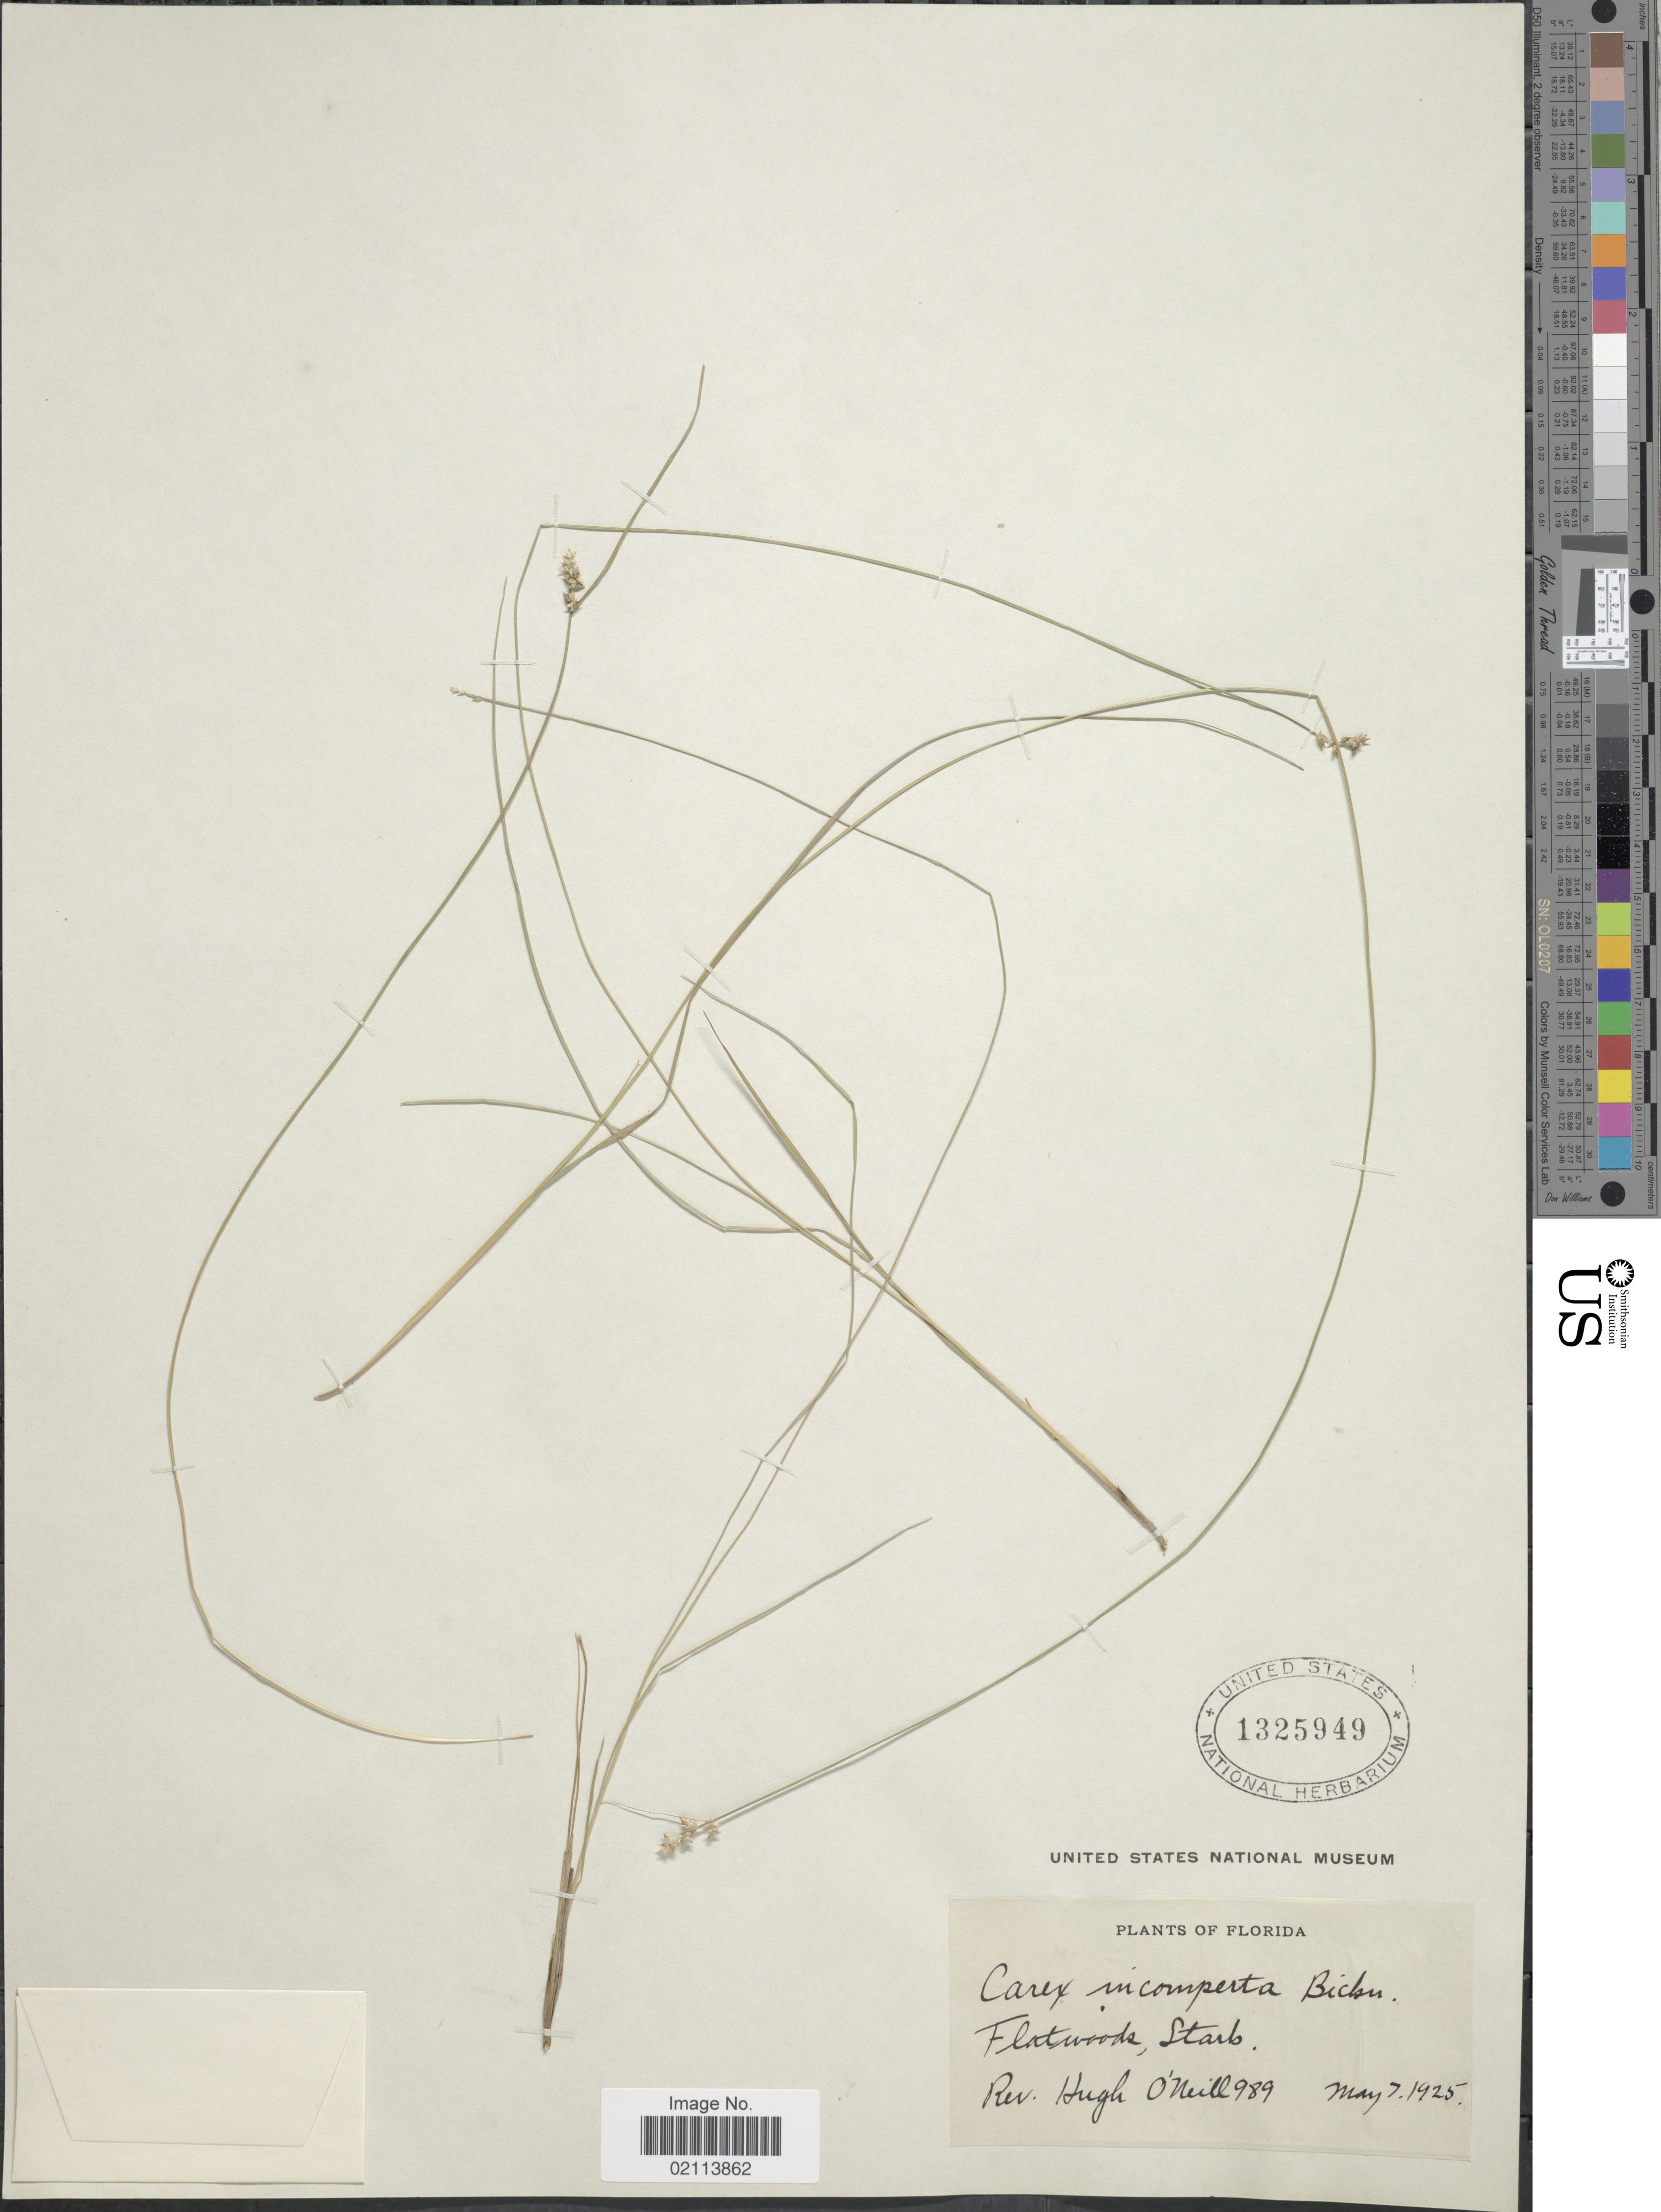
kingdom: Plantae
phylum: Tracheophyta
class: Liliopsida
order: Poales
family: Cyperaceae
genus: Carex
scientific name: Carex howei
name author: Mack.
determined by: McDaniel, Sidney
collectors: H. O'Neill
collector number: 989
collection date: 1925-05-07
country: United States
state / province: Florida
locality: Flatwoods Starb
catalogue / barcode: US 1325949